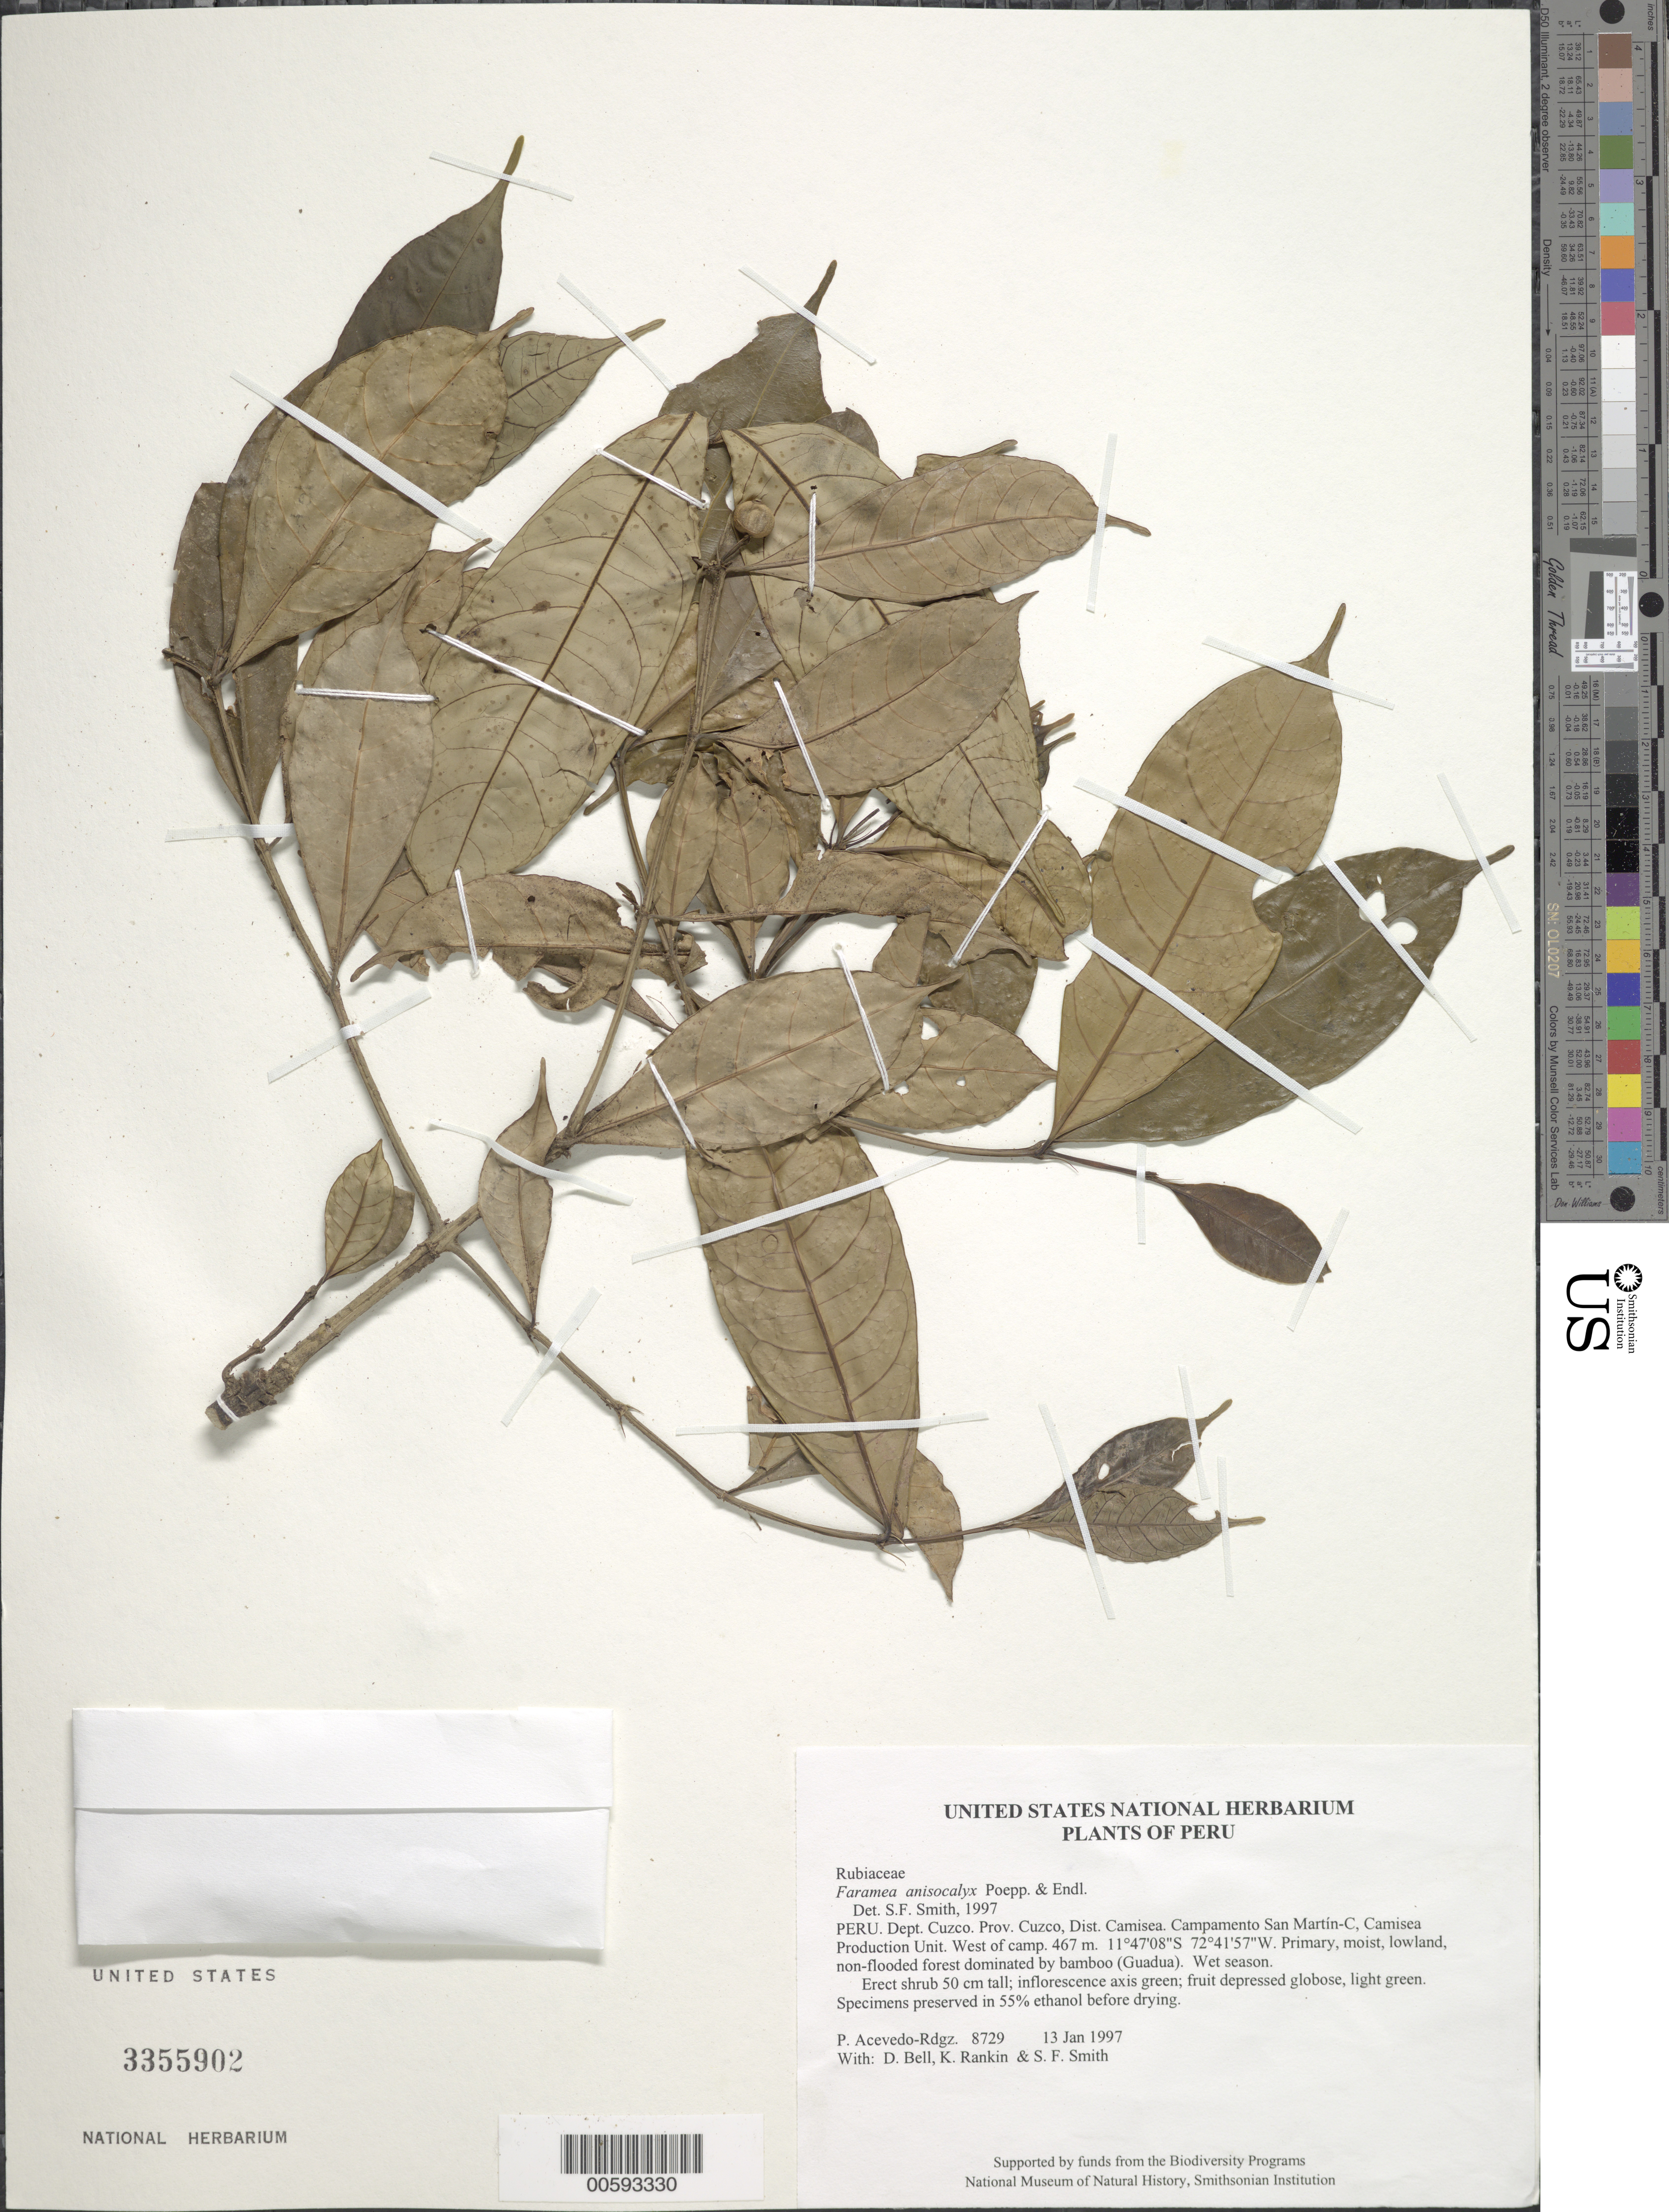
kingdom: Plantae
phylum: Tracheophyta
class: Magnoliopsida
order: Gentianales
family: Rubiaceae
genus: Faramea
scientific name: Faramea anisocalyx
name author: Poepp. & Endl.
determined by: Smith, Stephen F., (US), NMNH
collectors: P. Acevedo-Rodr., D. A. Bell, K. B. Rankin & S.F. Smith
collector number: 8729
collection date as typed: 13 Jan 1997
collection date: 1997-01-13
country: Peru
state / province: Cusco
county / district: Cusco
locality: Districto Camisea, Campamento San Martín-C, Camisea Production Unit. West of camp.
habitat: Primary, moist, lowland, non-flooded forest dominated by bamboo (Guadua). Wet season.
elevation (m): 467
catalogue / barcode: US 3355902